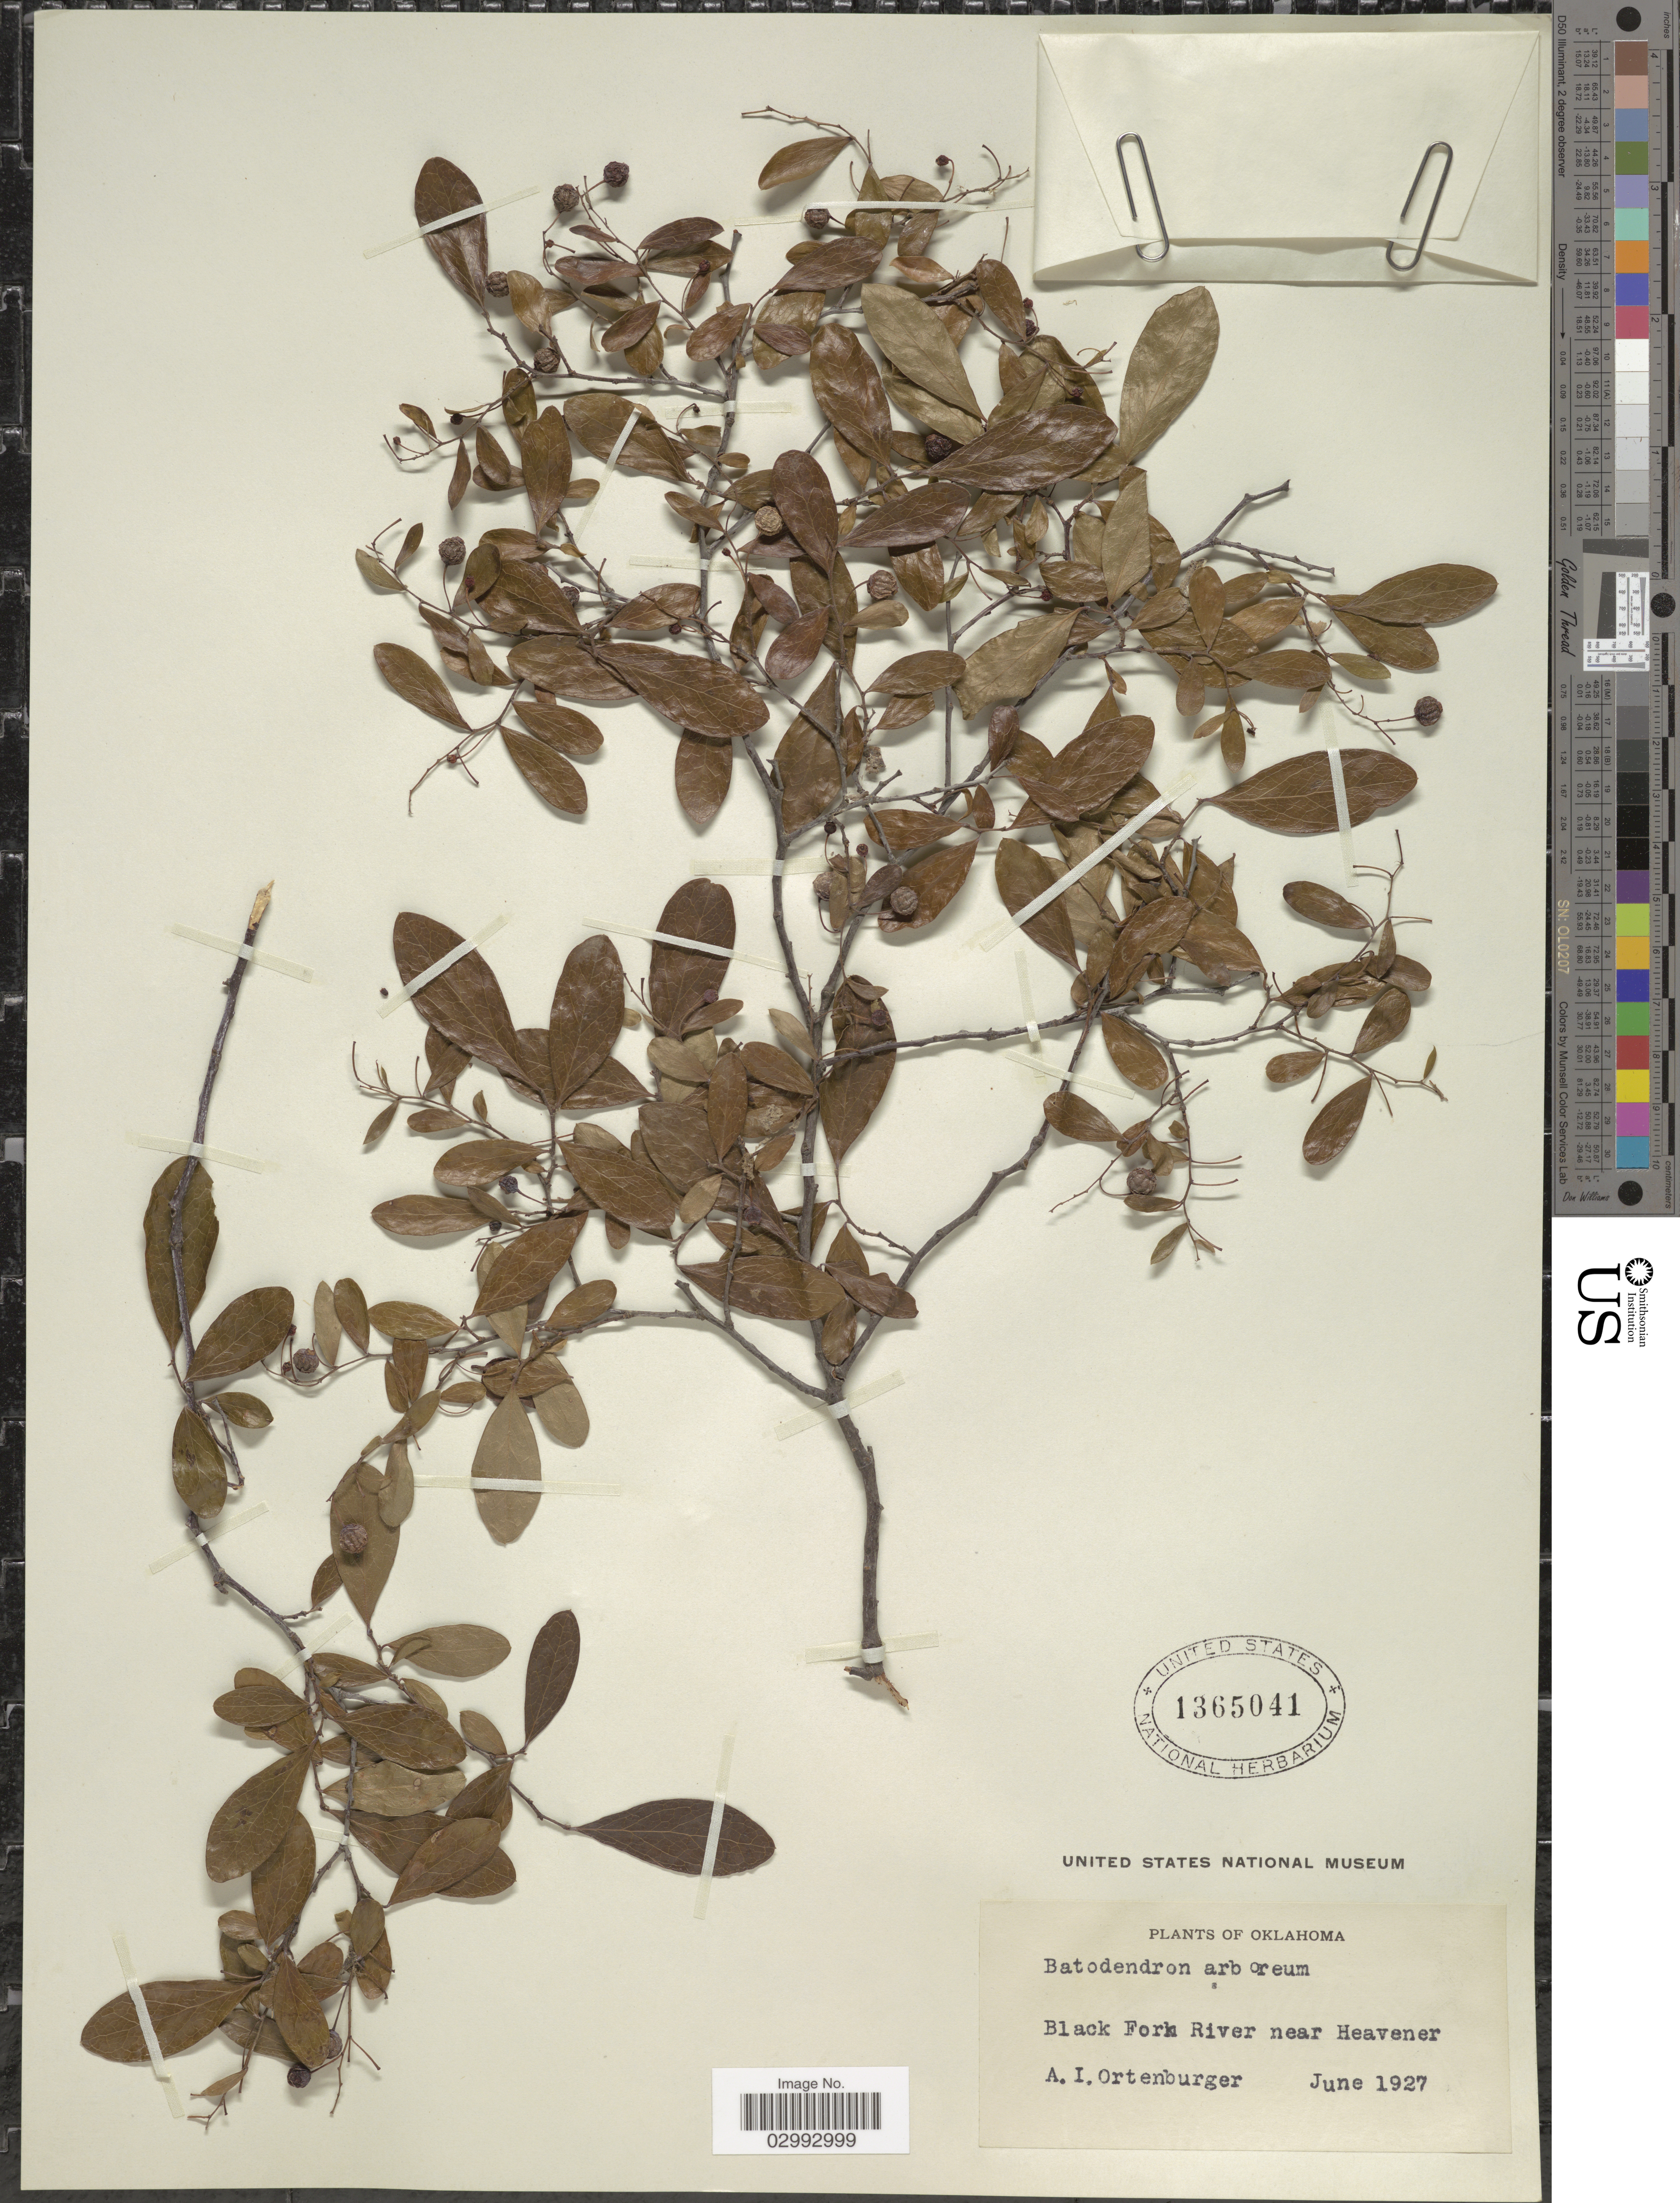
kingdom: Plantae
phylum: Tracheophyta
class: Magnoliopsida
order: Ericales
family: Ericaceae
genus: Batodendron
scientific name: Batodendron arboreum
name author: Nutt.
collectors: A. Ortenburger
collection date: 1927-06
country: United States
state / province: Oklahoma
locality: Black Fork River near Heavener.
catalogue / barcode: US 1365041